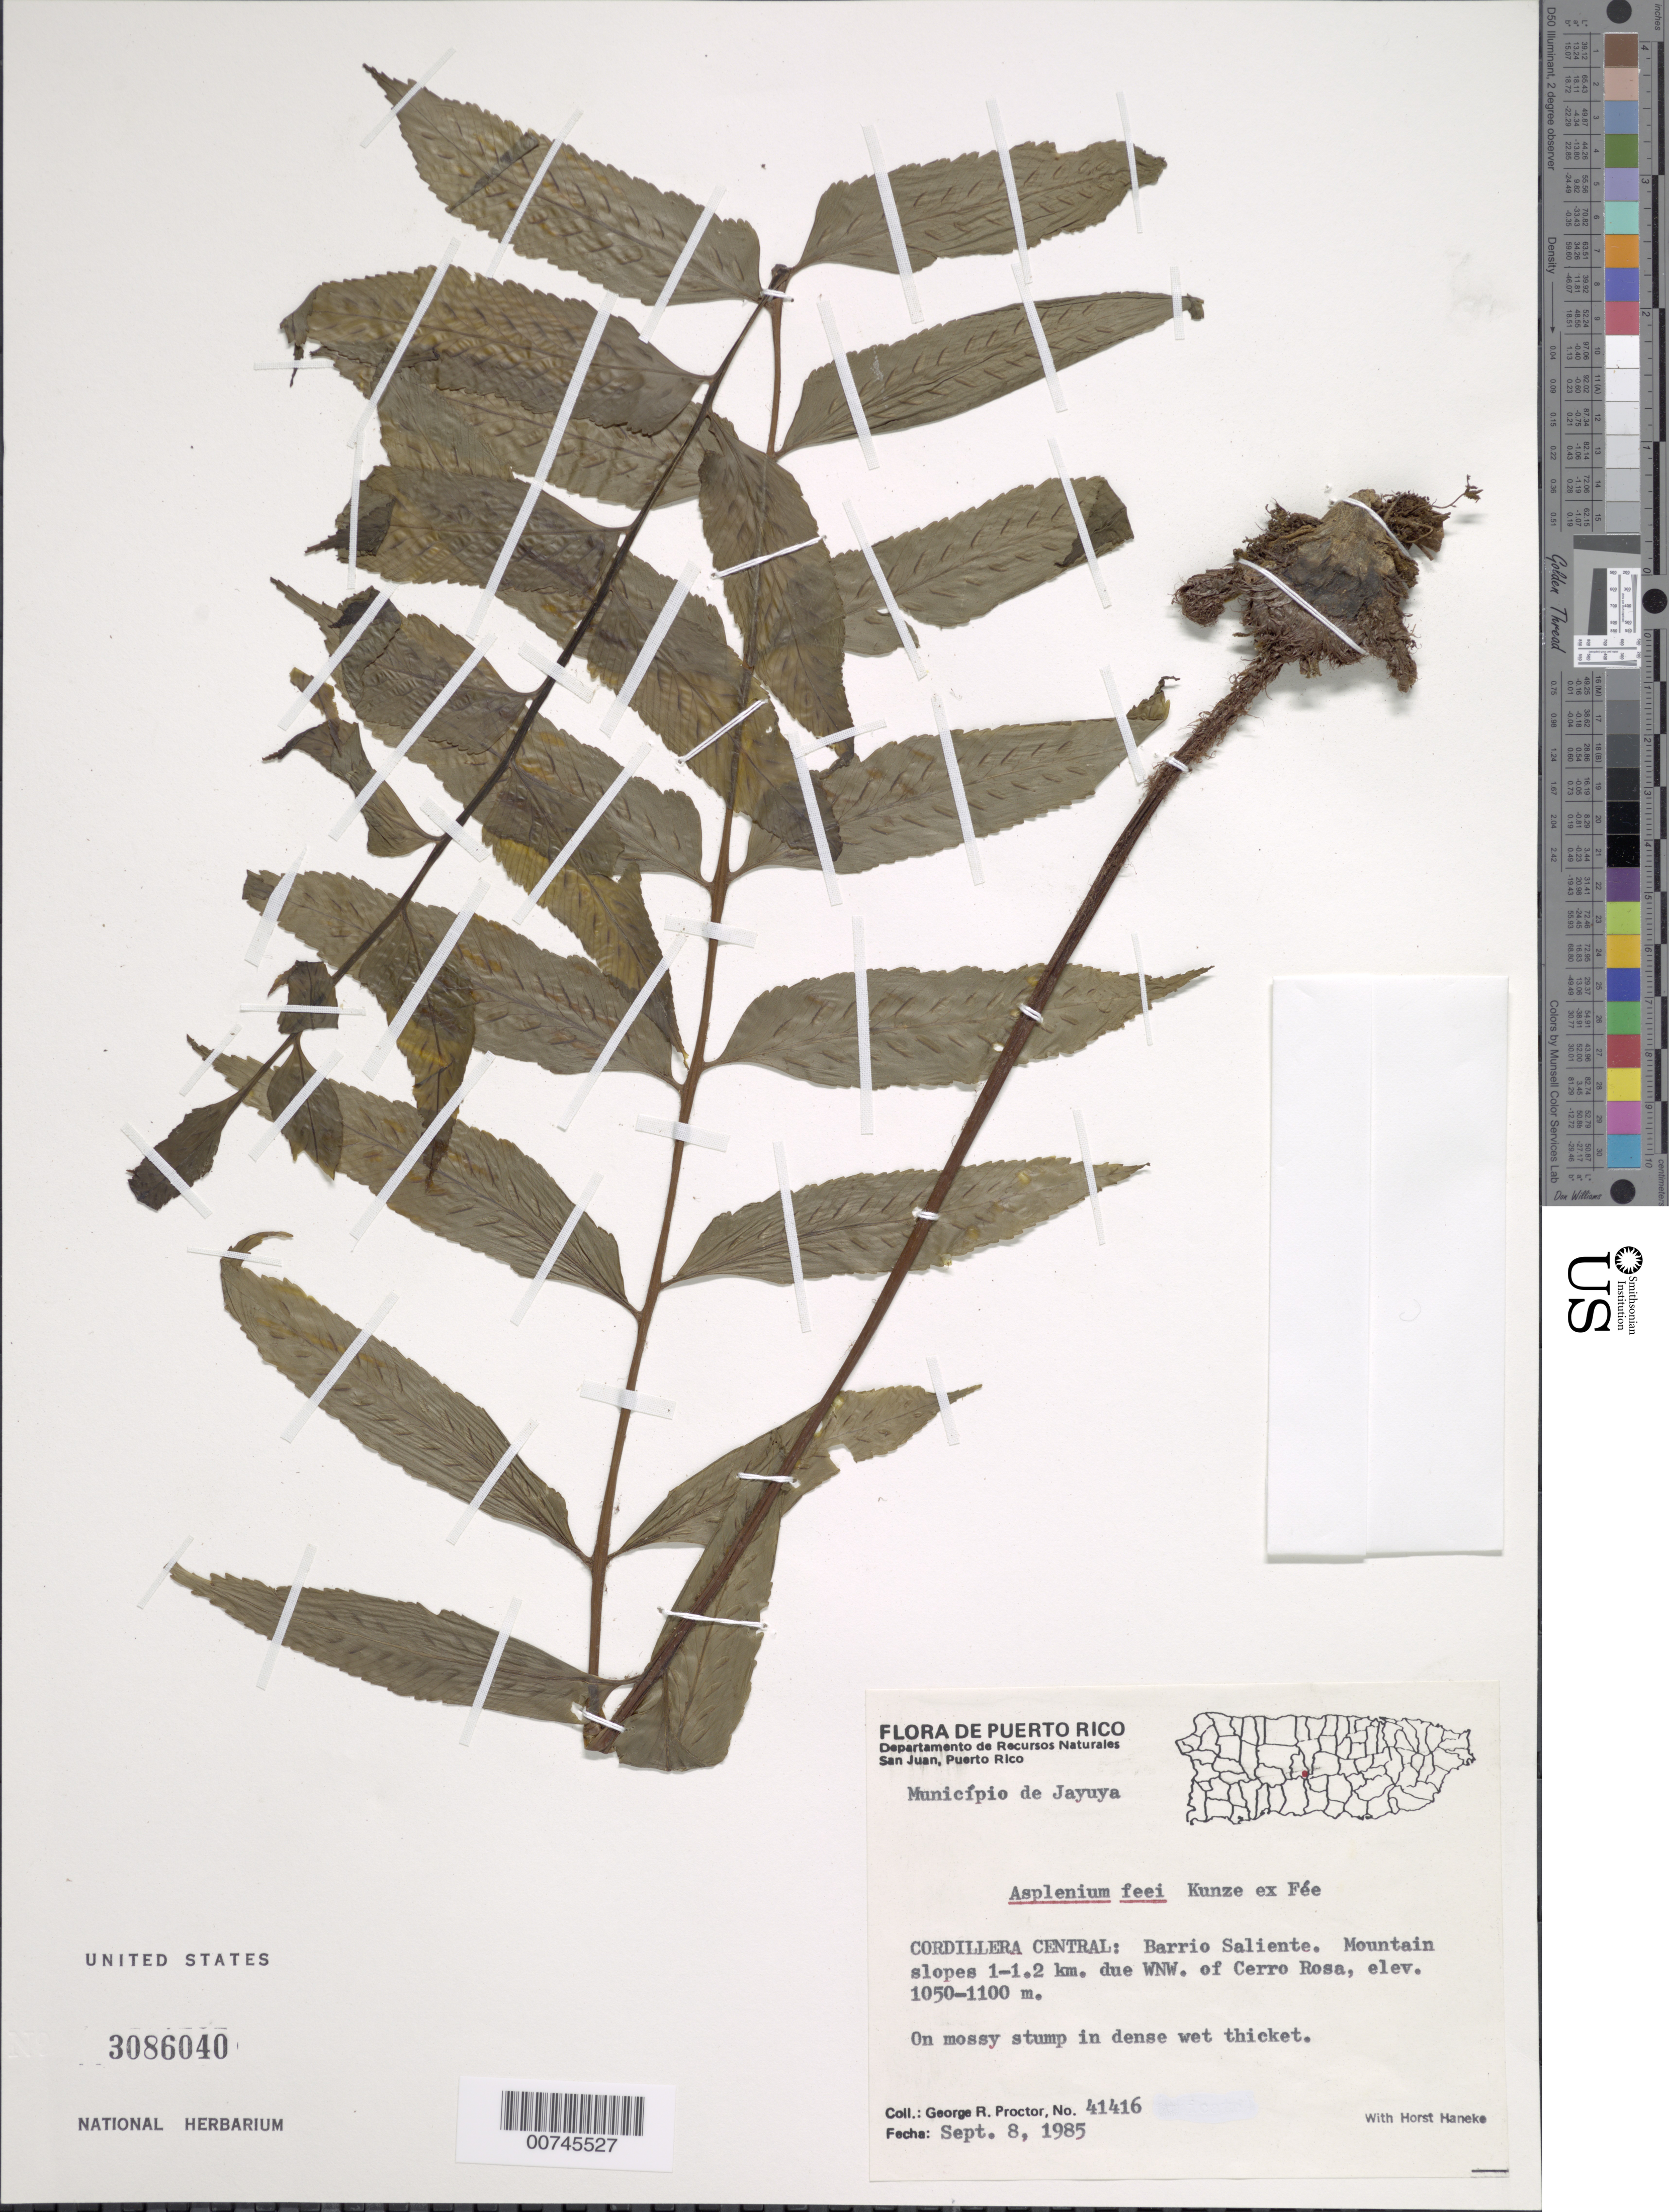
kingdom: Plantae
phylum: Tracheophyta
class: Polypodiopsida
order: Polypodiales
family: Aspleniaceae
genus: Asplenium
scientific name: Asplenium feei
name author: Kunze ex Fée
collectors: G. R. Proctor & H. Haneke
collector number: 41416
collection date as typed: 08 Sep 1985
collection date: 1985-09-08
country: Puerto Rico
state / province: Jayuya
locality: Cordillera Central: Barrio Saliente. Mountain slopes 1-1.2 km due WNW of Cerro Rosa. Municipio de Jayuya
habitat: On mossy stump in dense wet thicket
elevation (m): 1050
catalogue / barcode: US 3086040